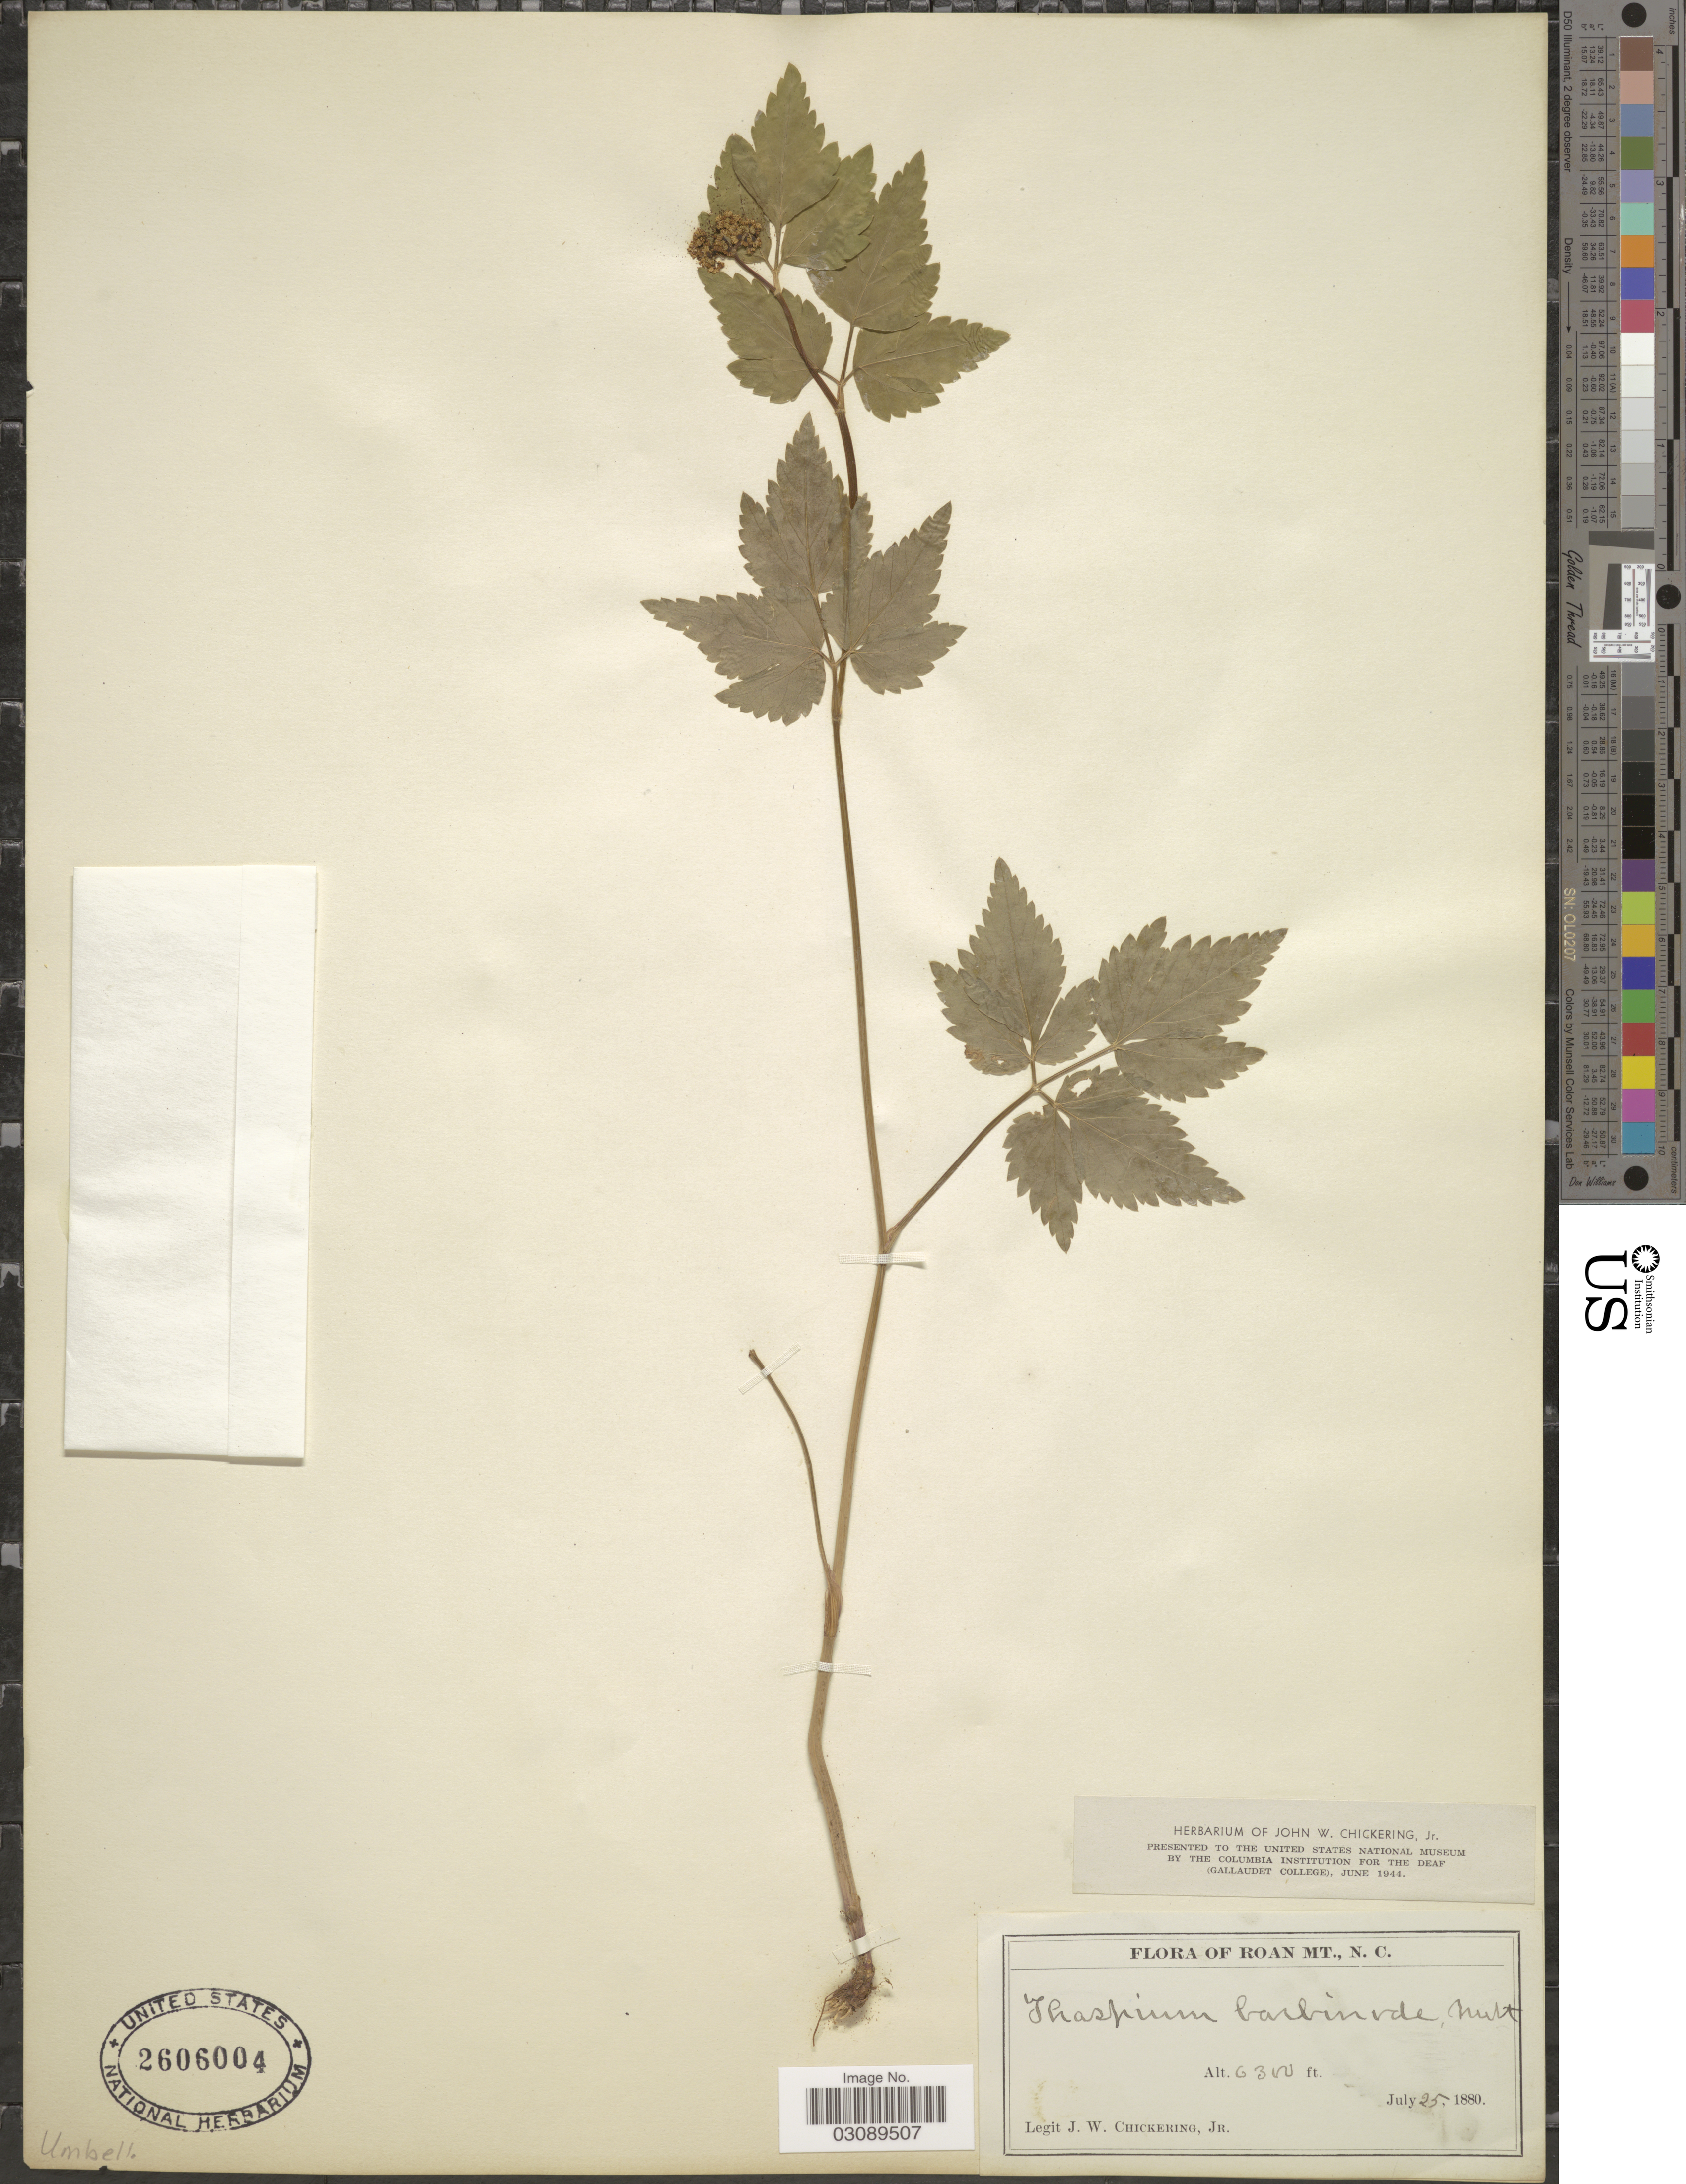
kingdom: Plantae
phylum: Tracheophyta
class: Magnoliopsida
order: Apiales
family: Apiaceae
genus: Thaspium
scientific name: Thaspium barbinode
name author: (Michx.) Nutt.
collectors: J. W. Chickering Jr.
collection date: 1880-07-25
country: United States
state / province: North Carolina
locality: Roan Mt.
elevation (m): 1920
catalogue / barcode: US 2606004